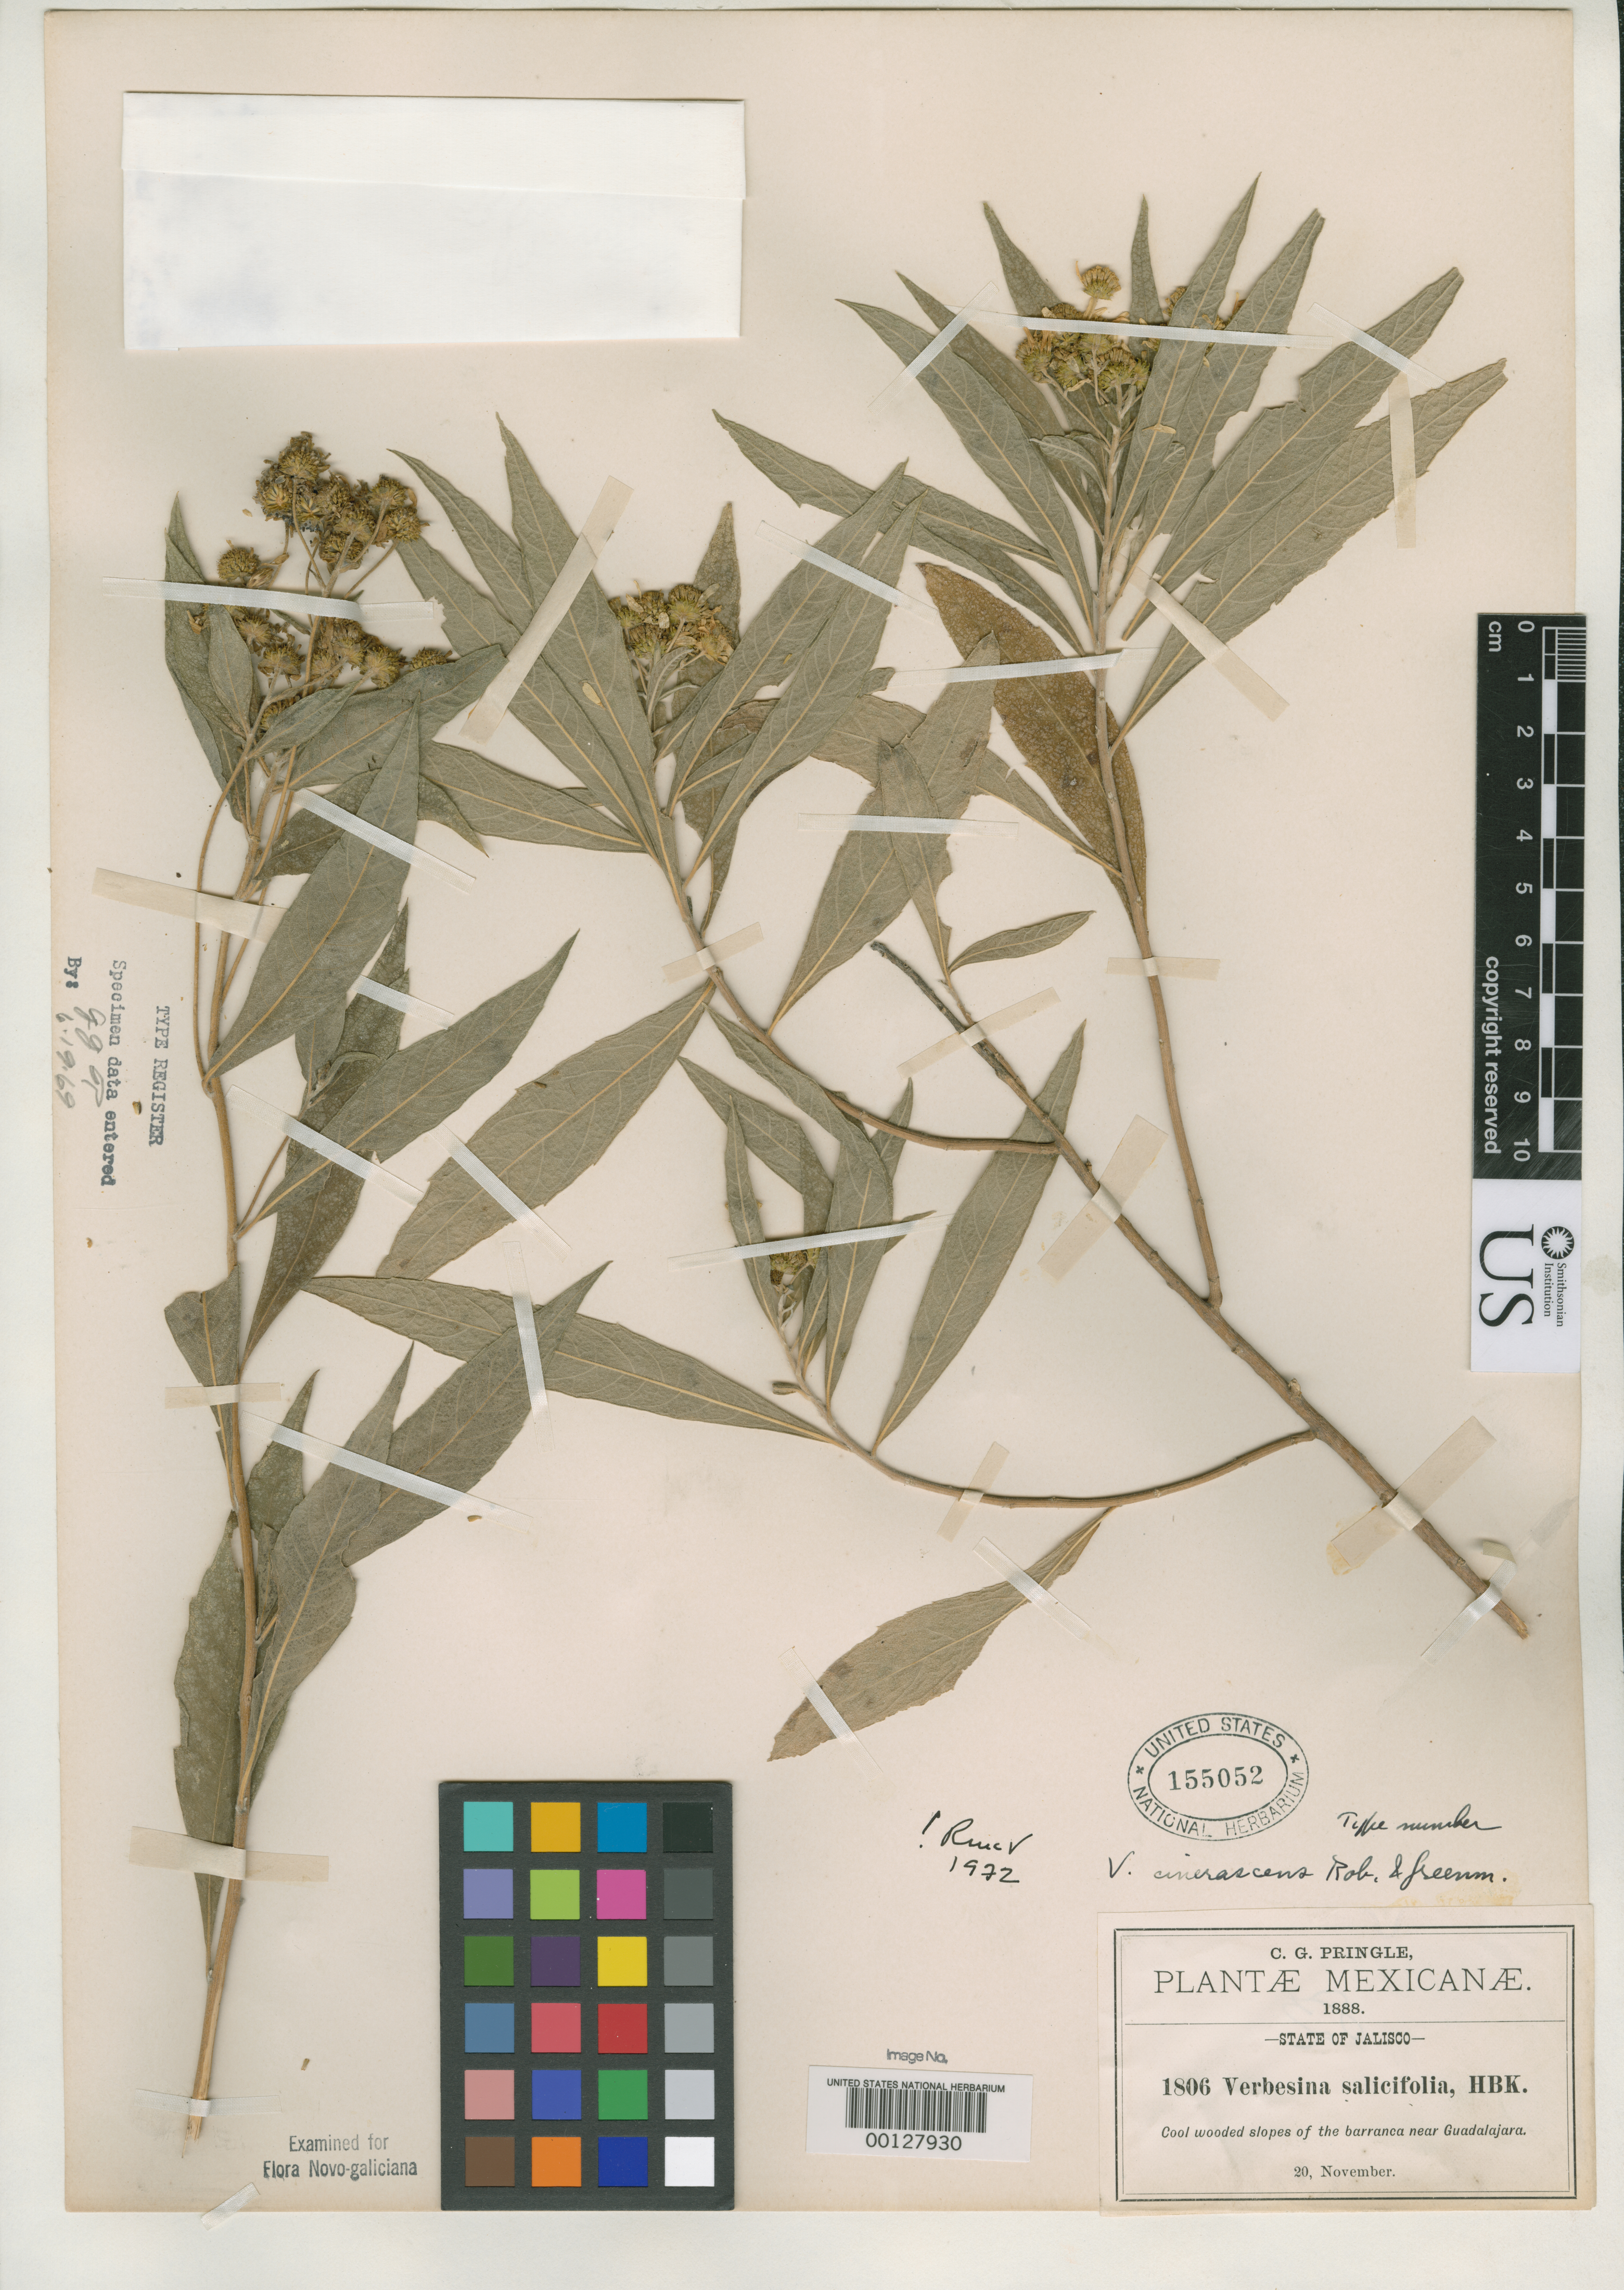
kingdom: Plantae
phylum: Tracheophyta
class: Magnoliopsida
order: Asterales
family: Asteraceae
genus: Verbesina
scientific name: Verbesina cinerascens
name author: B.L. Rob. & Greenm.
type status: Isotype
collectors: C. G. Pringle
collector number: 1806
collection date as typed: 20 Nov 1888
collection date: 1888-11-20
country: Mexico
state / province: Jalisco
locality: Near Guadalajara.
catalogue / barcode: US 155052